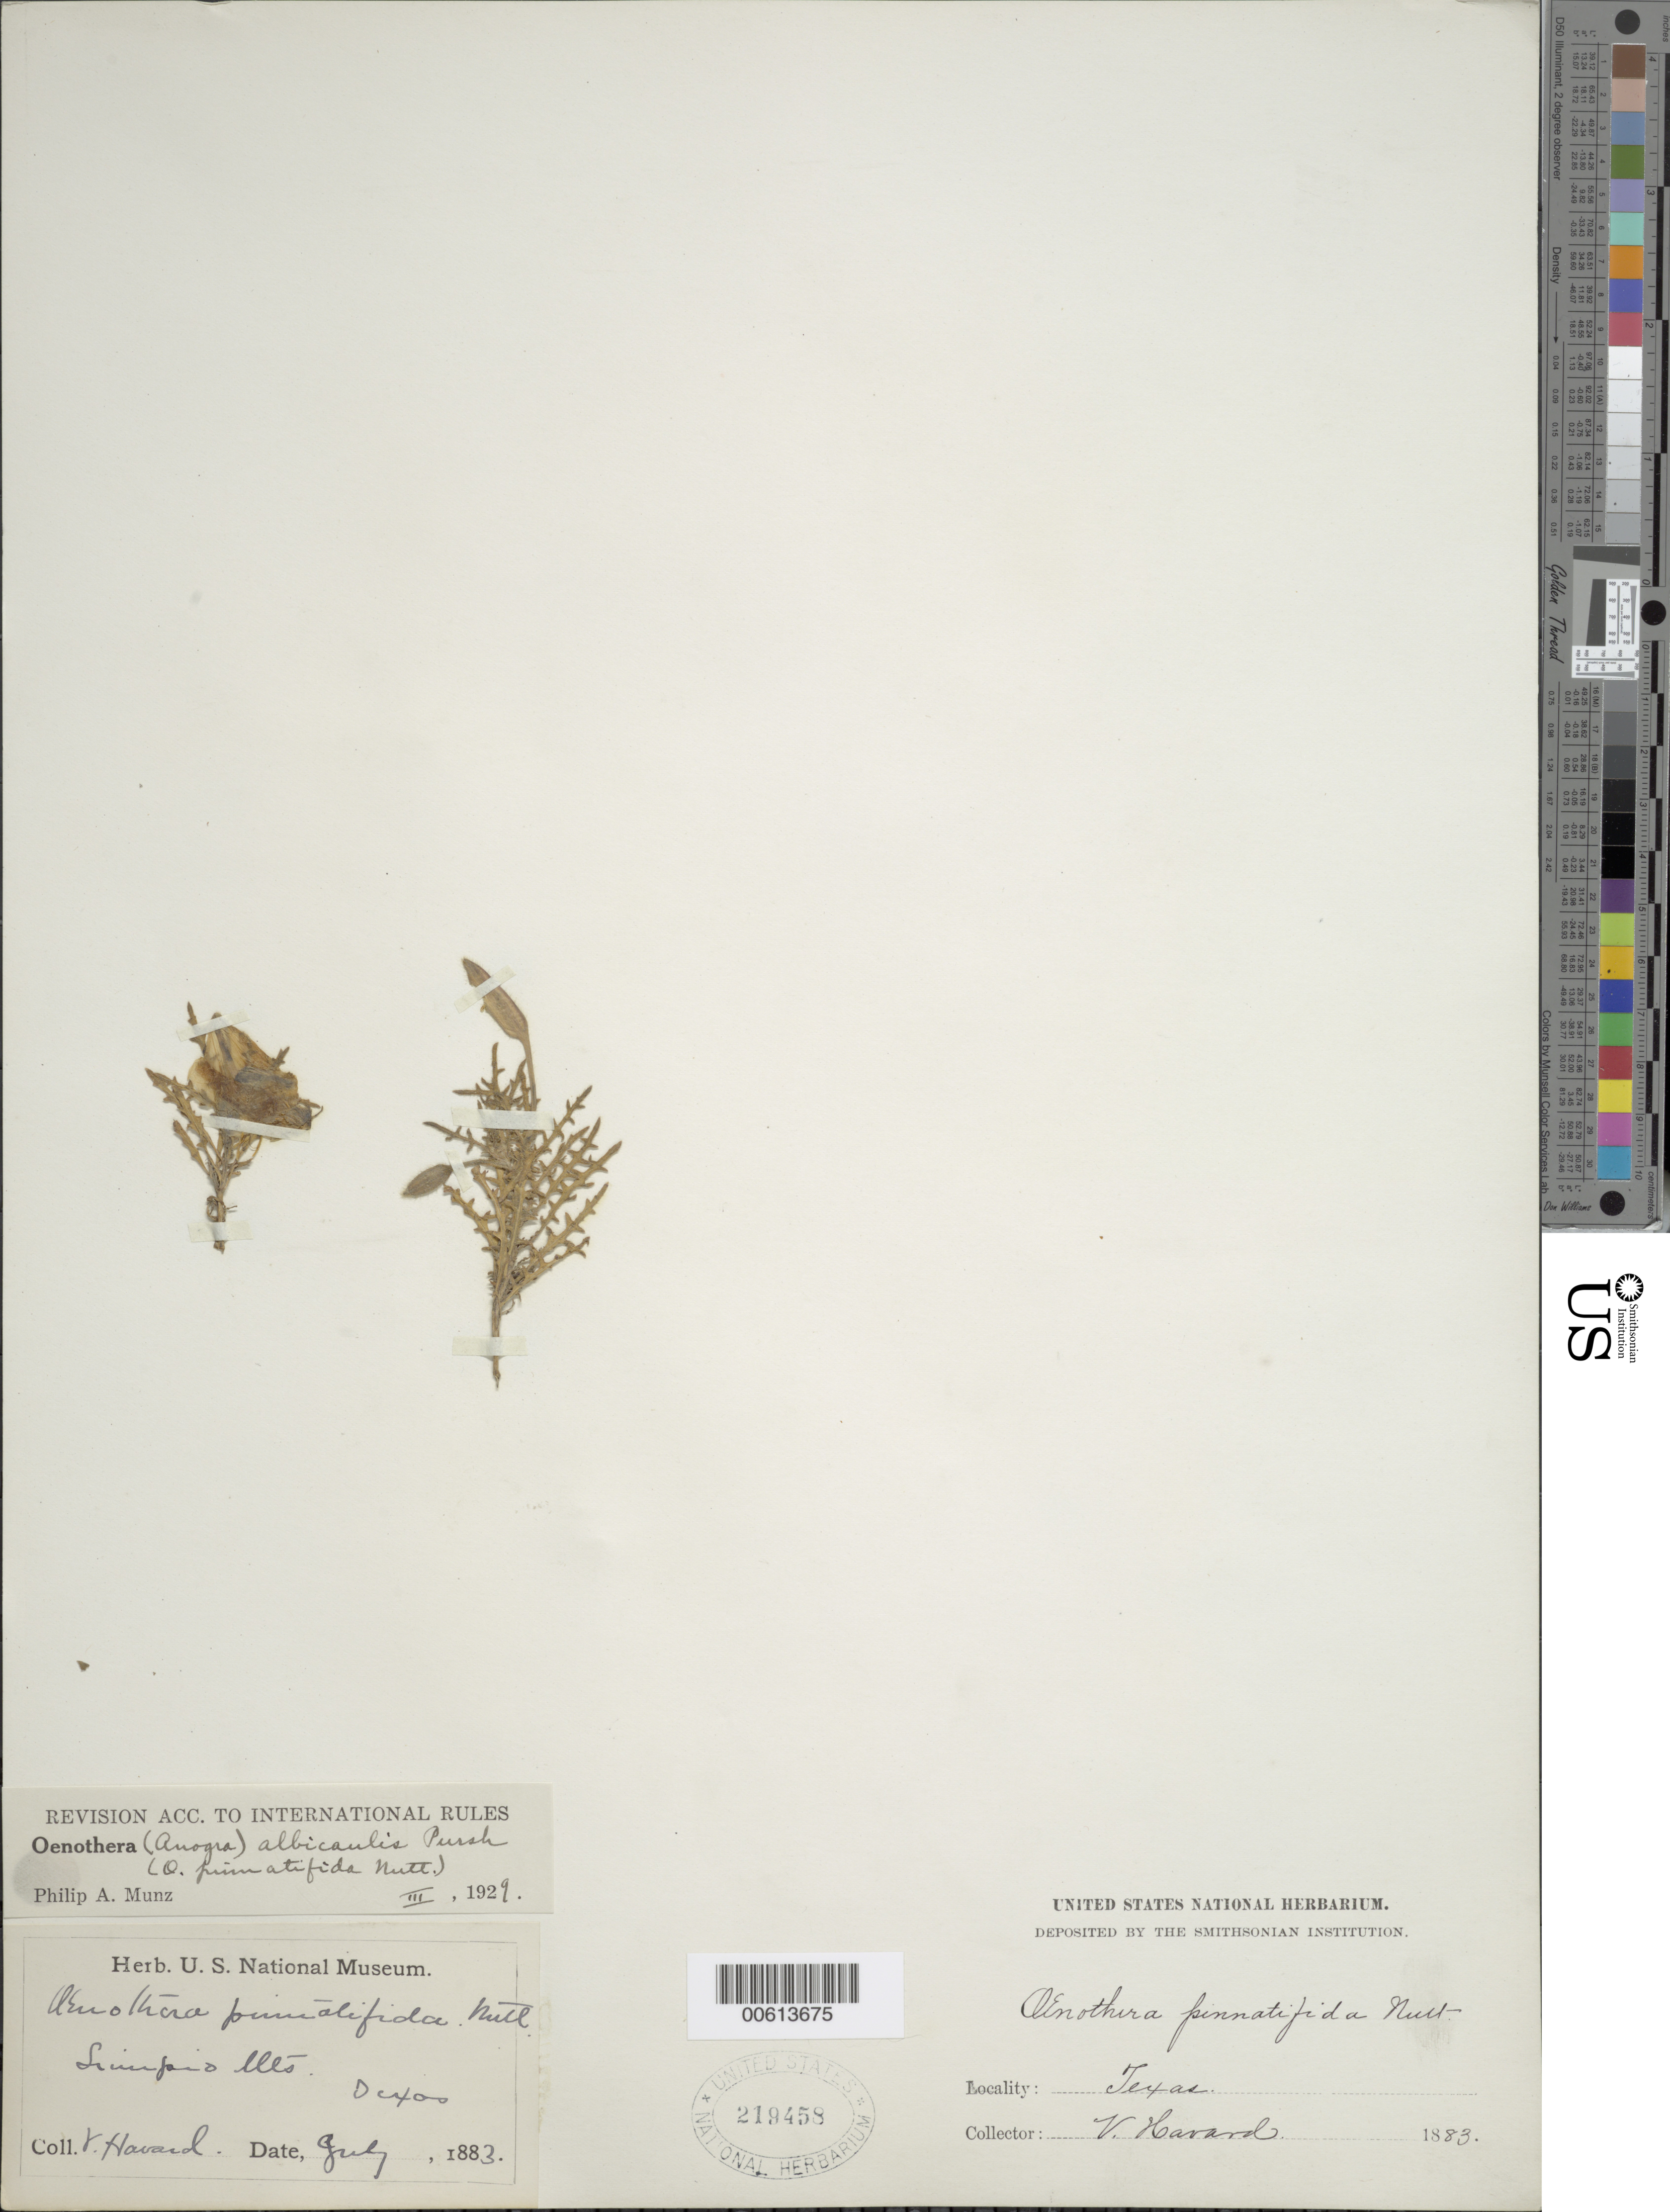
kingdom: Plantae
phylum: Tracheophyta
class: Magnoliopsida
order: Myrtales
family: Onagraceae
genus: Oenothera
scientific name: Oenothera albicaulis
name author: Pursh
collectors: V. Havard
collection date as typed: Jul 1883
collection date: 1883-07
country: United States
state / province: Texas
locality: Linpio Mts. [Limpia Mountain?]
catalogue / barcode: US 219458